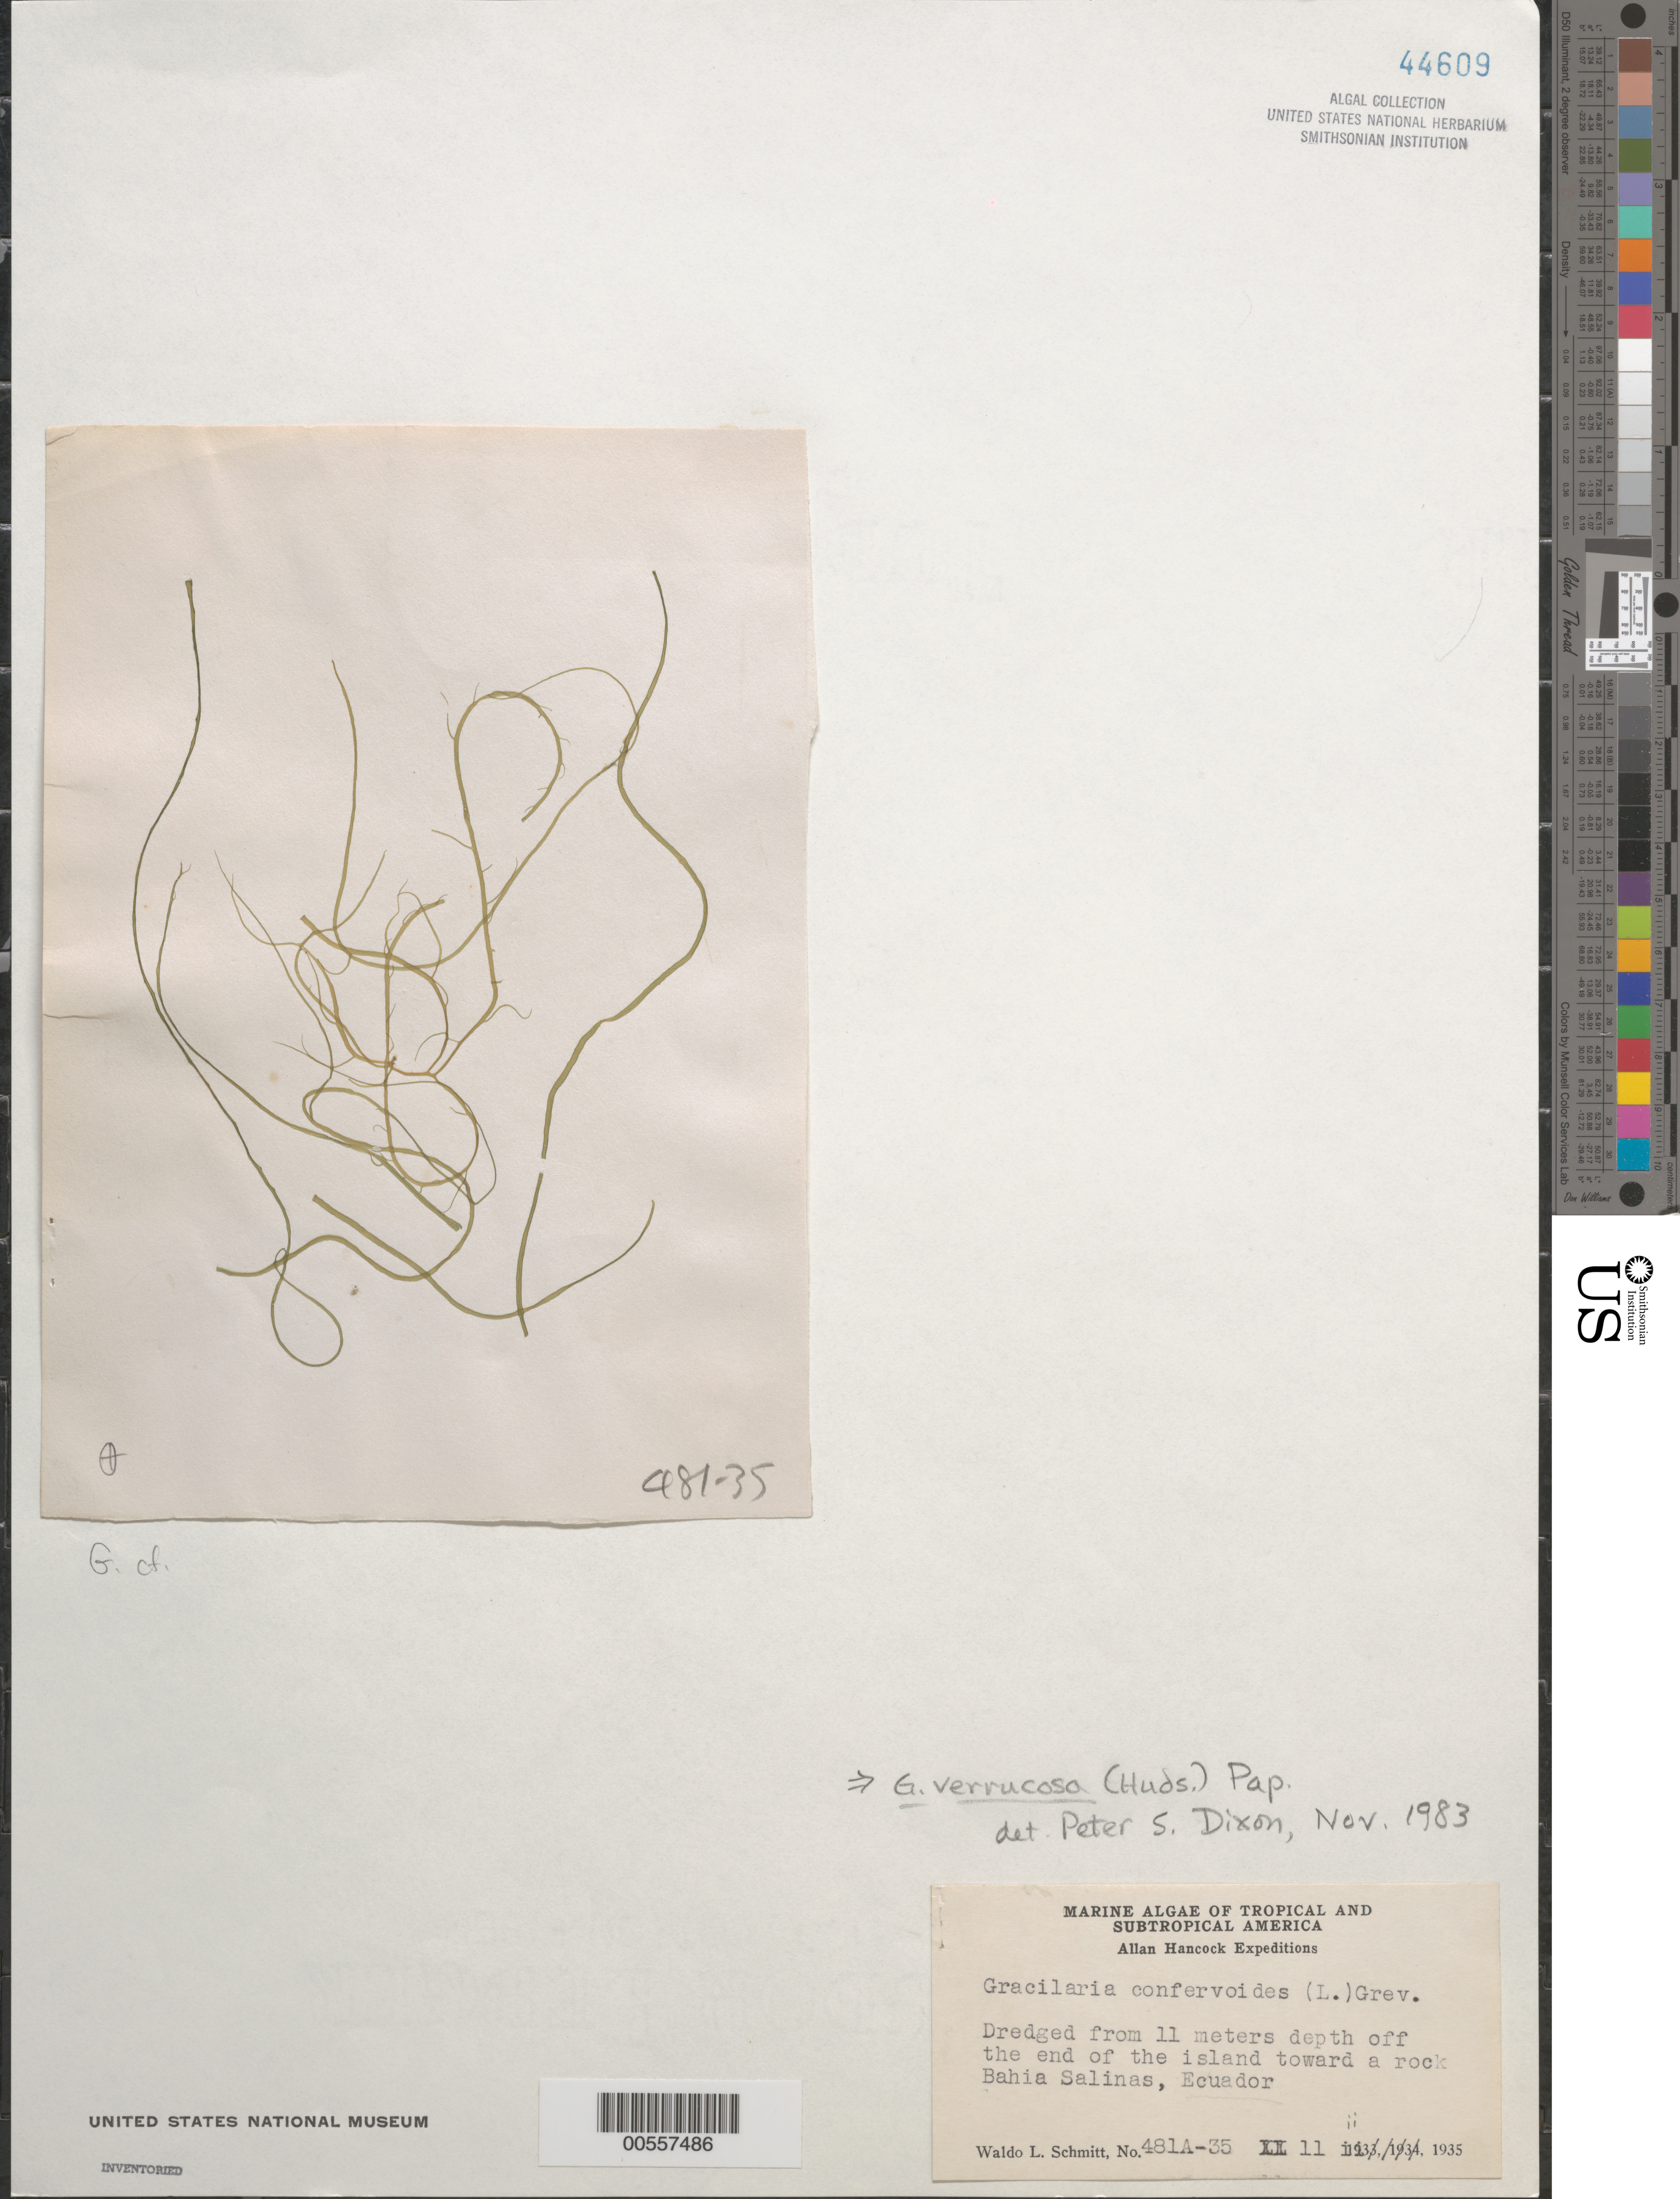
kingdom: Plantae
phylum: Rhodophyta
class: Florideophyceae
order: Gracilariales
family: Gracilariaceae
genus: Gracilariopsis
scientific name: Gracilariopsis longissima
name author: (S.G. Gmel.) Steentoft et al.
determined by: Algae name updating Project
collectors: W. L. Schmitt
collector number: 481a-35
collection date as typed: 11 Feb 1935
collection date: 1935-02-11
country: Ecuador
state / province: Guayas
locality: Bahia Salinas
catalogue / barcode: US 44609